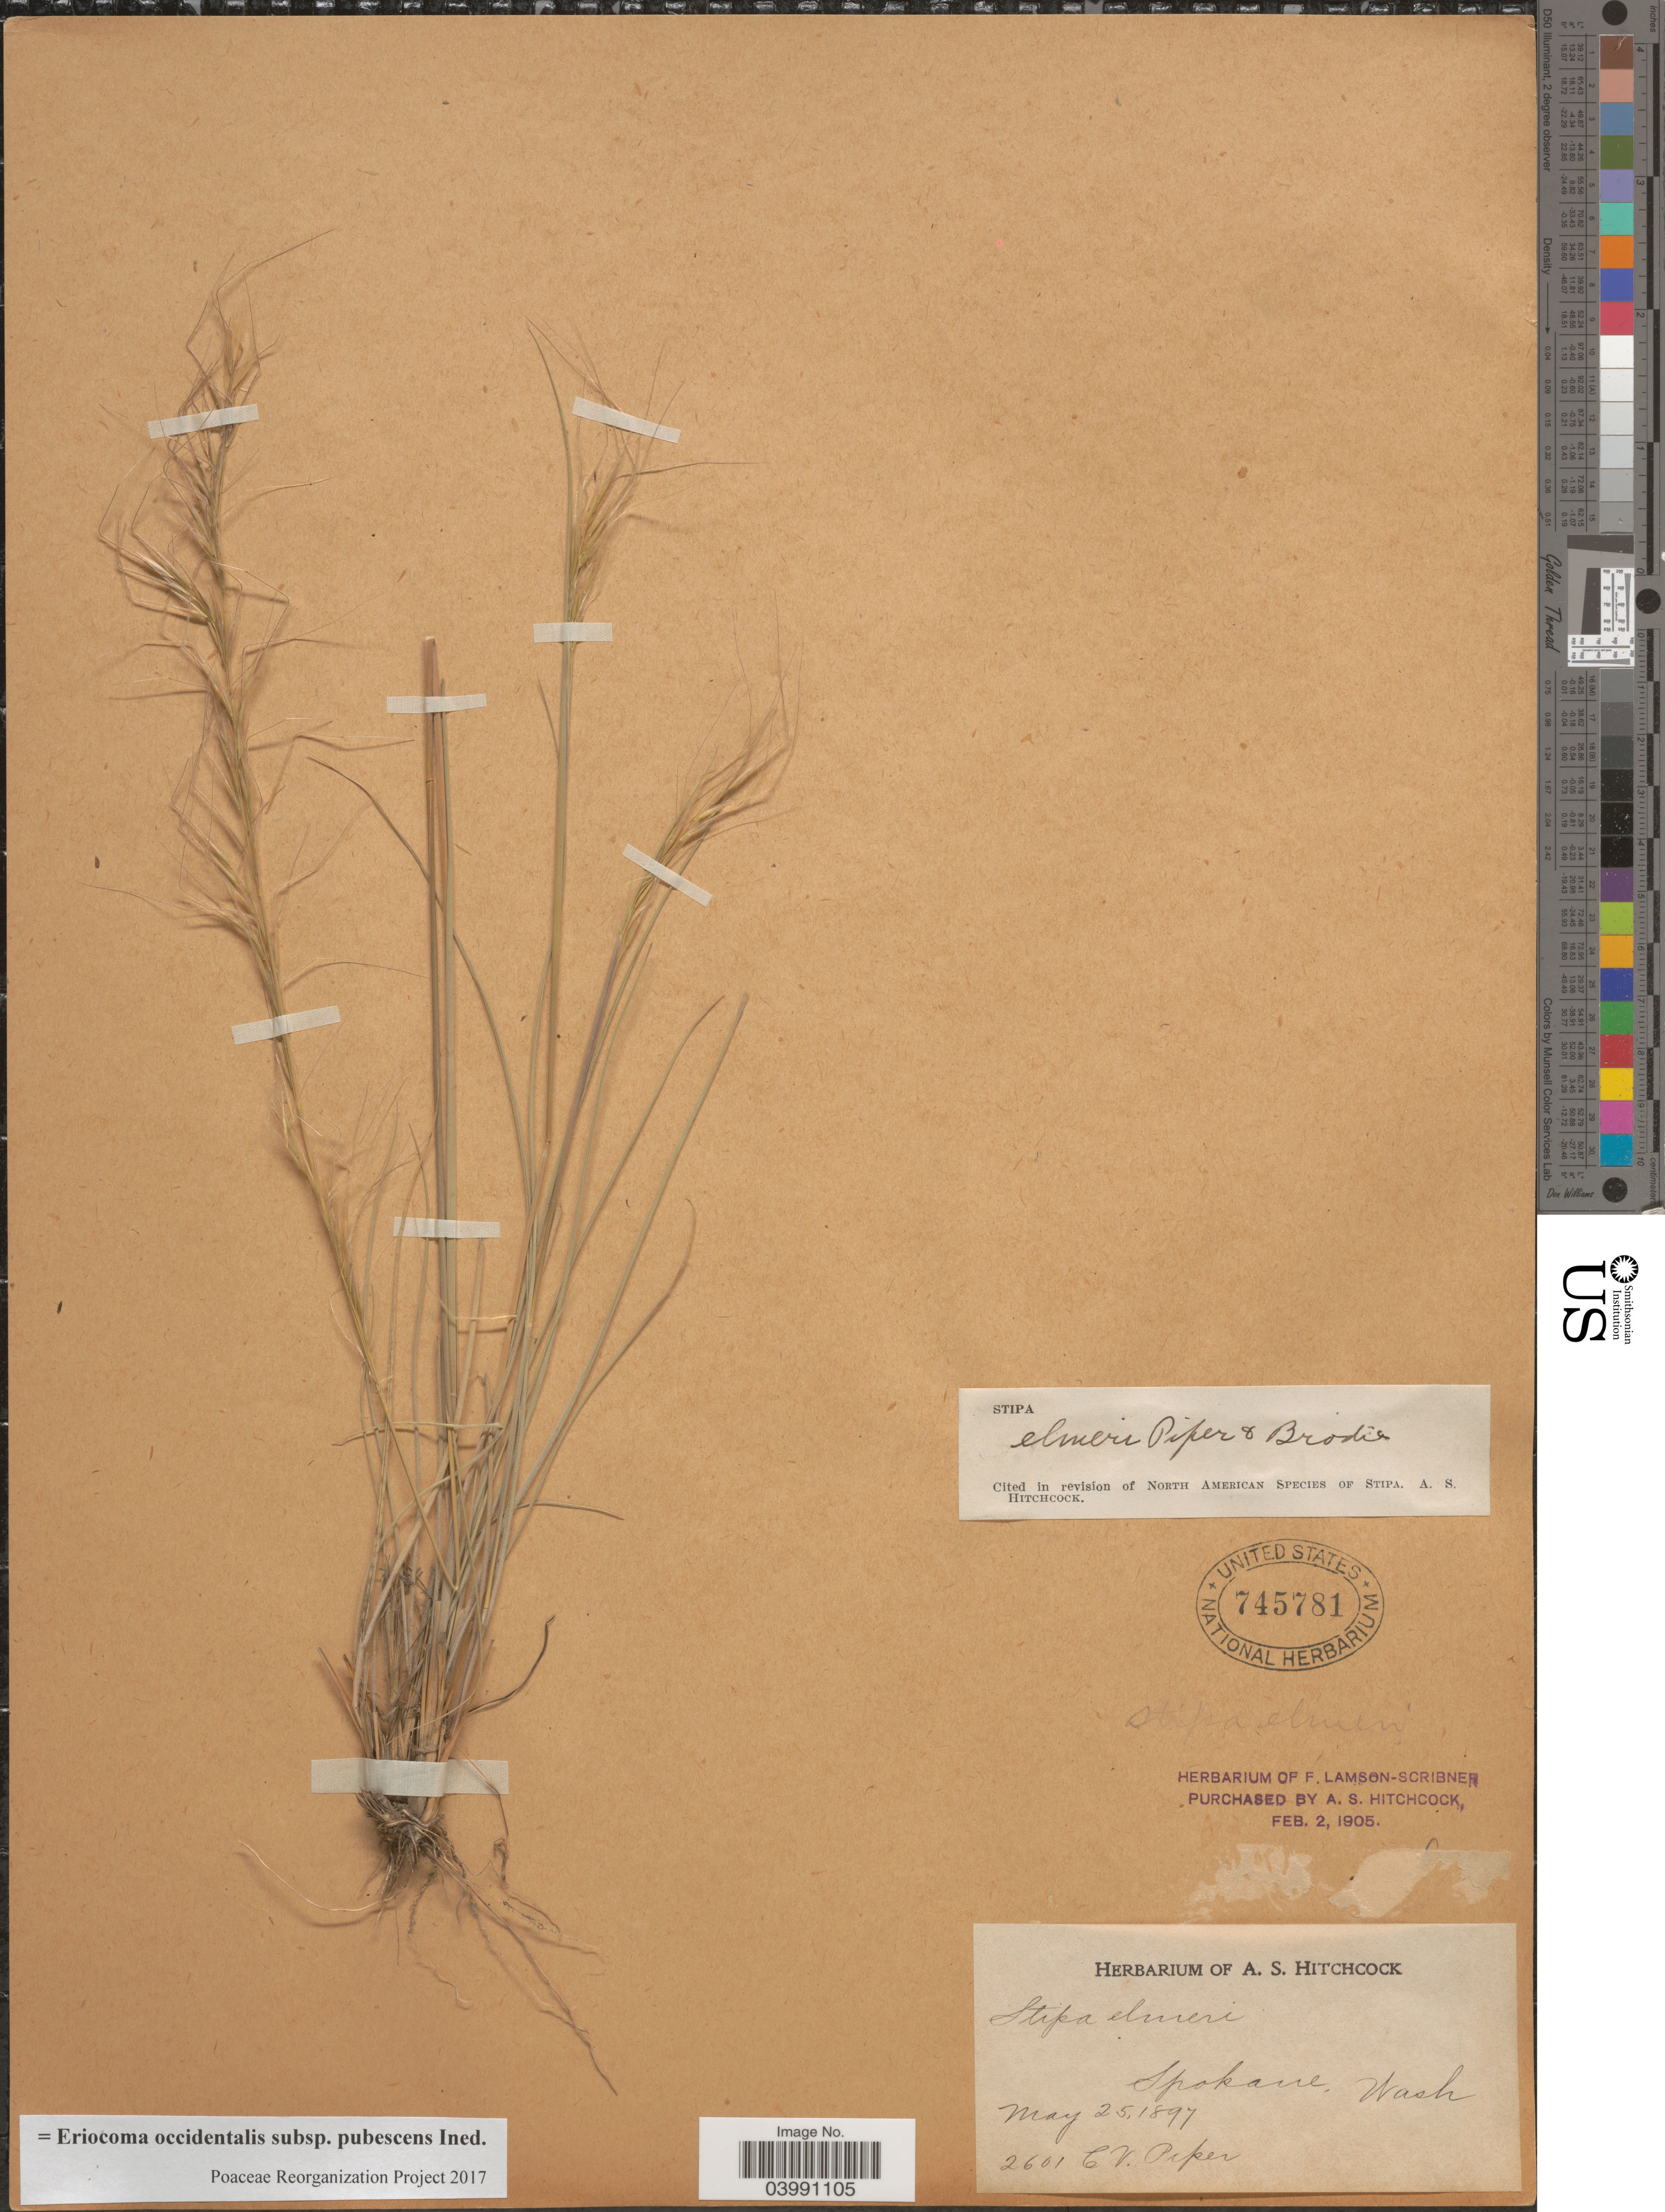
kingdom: Plantae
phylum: Tracheophyta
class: Liliopsida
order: Poales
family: Poaceae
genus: Eriocoma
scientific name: Eriocoma occidentalis subsp. pubescens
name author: (Vasey) Romasch.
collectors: C. V. Piper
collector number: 2601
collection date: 1897-05-25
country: United States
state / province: Washington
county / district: Spokane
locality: Spokane.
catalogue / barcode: US 745781